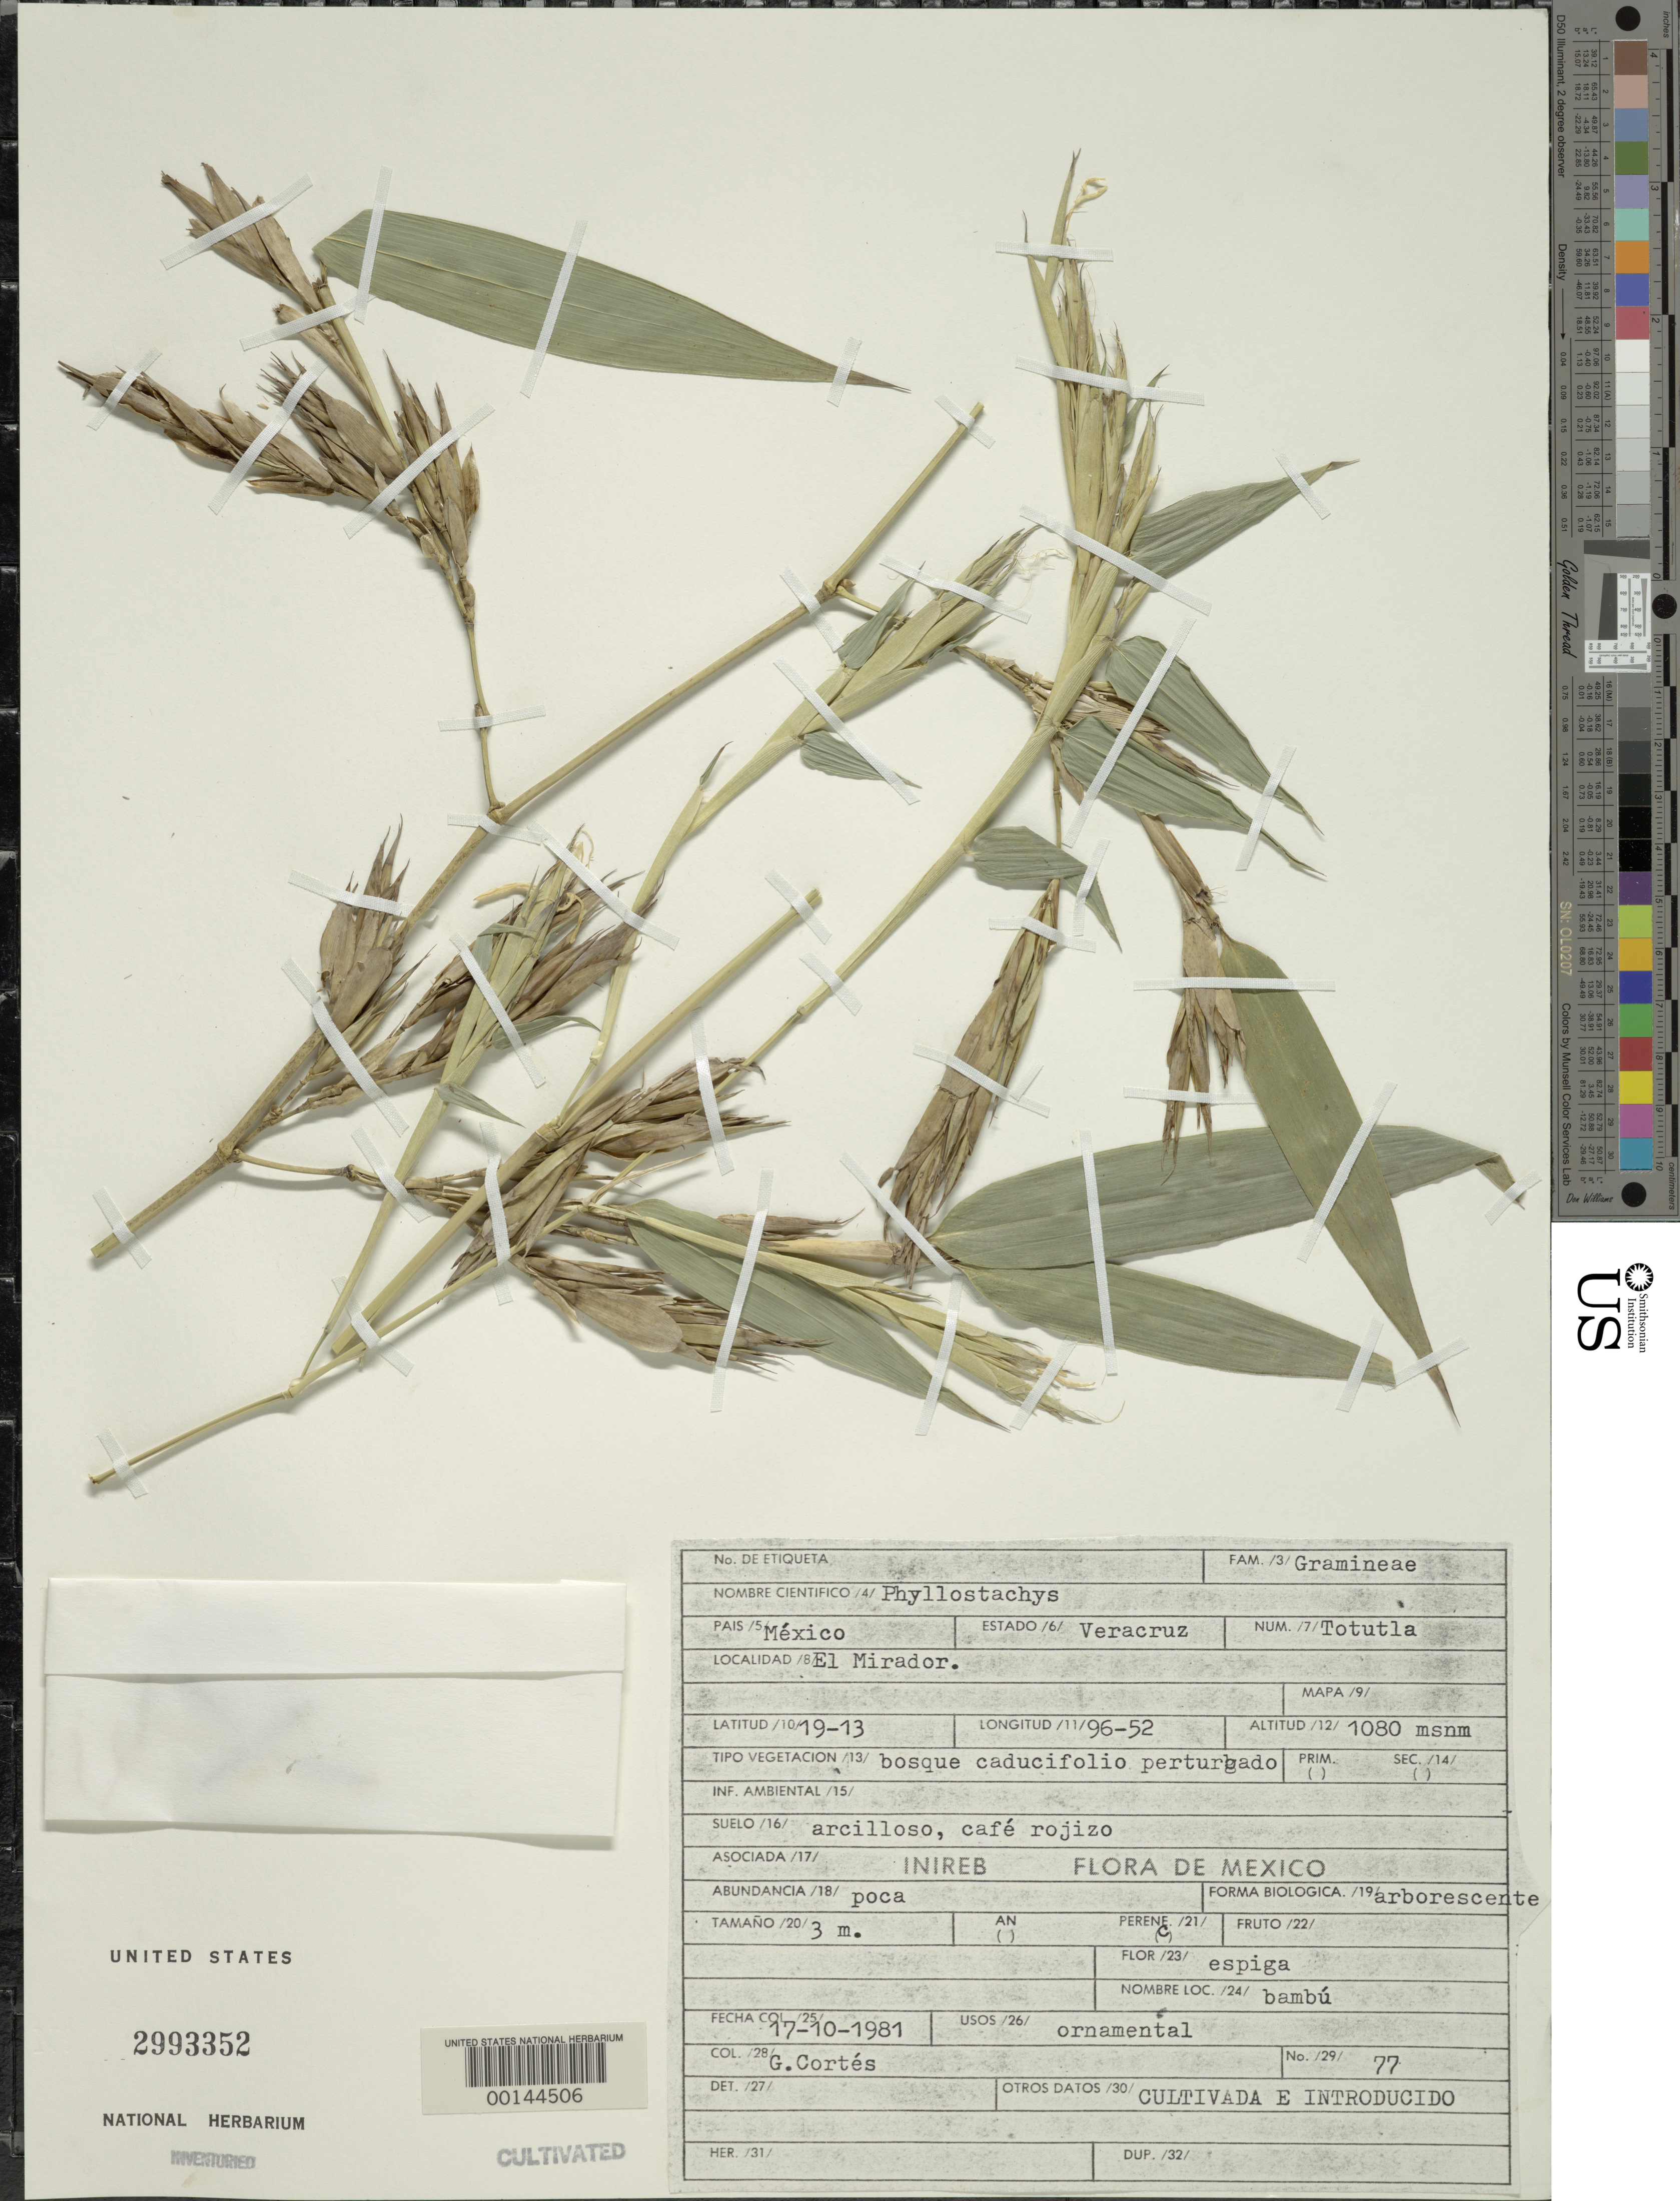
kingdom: Plantae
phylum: Tracheophyta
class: Liliopsida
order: Poales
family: Poaceae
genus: Phyllostachys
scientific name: Phyllostachys sp.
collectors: G. Cortés R.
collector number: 77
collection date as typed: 17 Oct 1981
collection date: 1981-10-17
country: Mexico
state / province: Veracruz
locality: Honan mun. (?), totutla, el mirador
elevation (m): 1080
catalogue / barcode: US 2993352